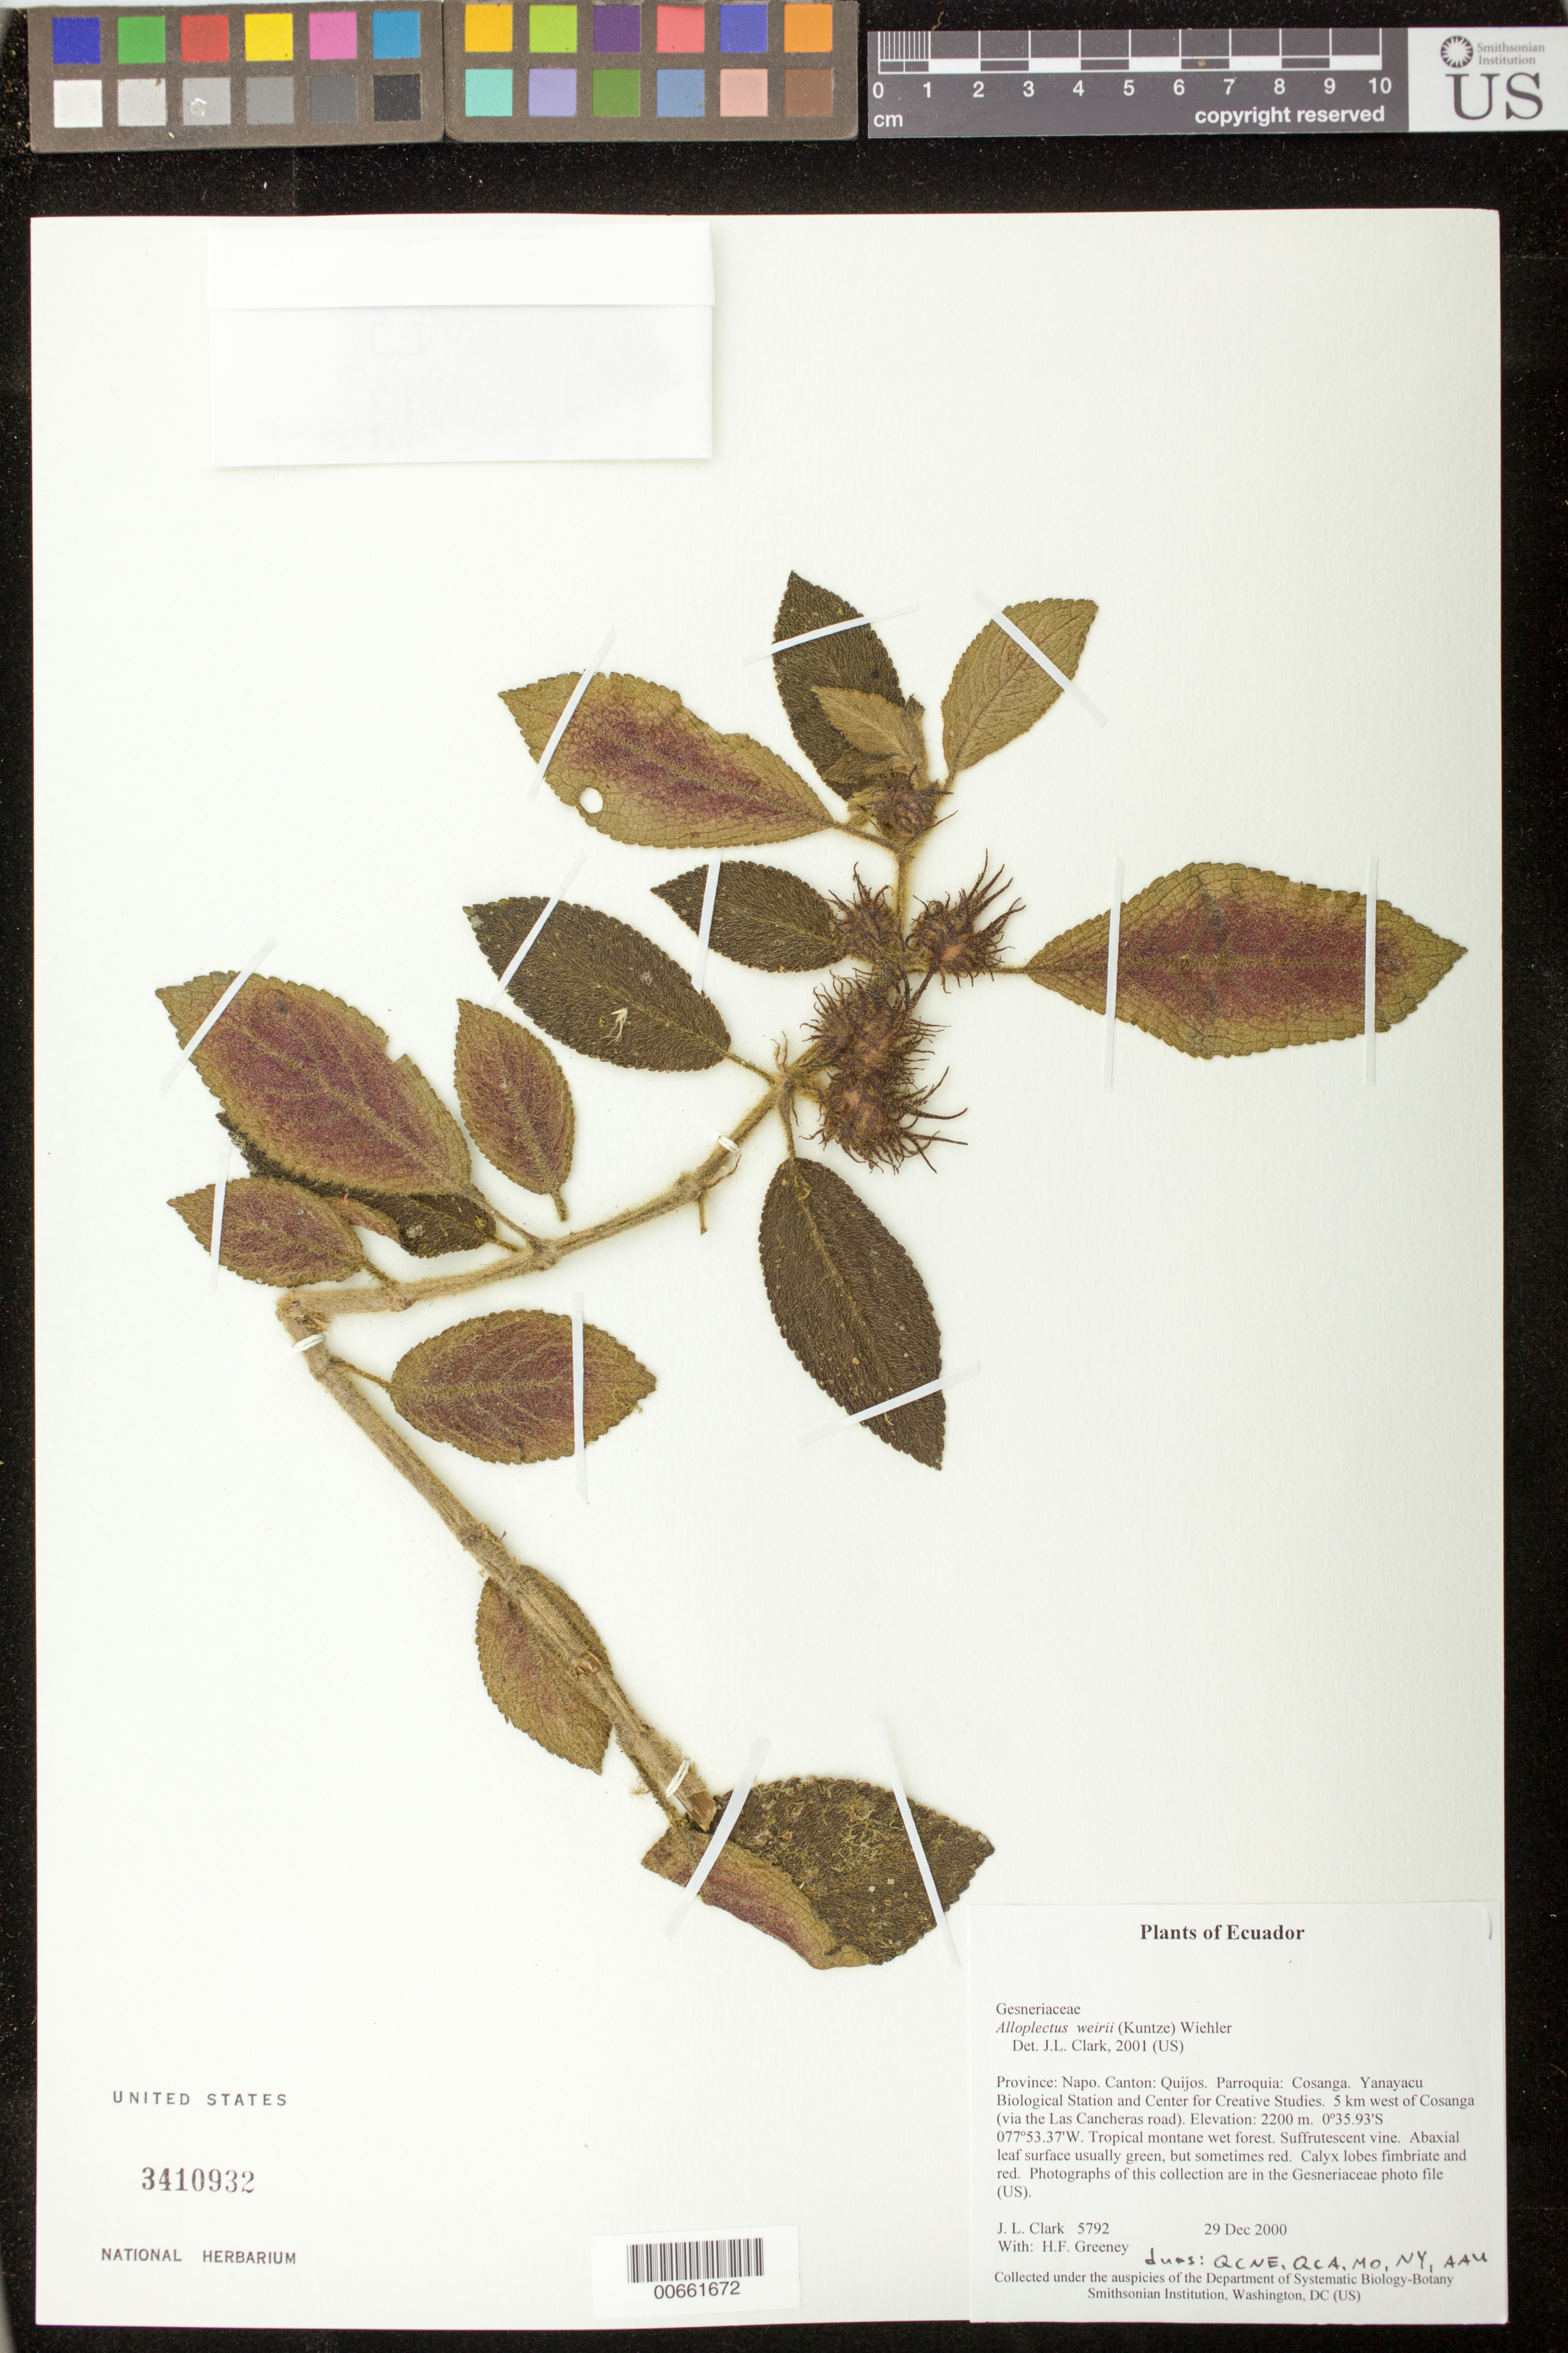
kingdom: Plantae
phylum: Tracheophyta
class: Magnoliopsida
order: Lamiales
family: Gesneriaceae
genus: Alloplectus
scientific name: Alloplectus weirii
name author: (Kuntze) Wiehler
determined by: Clark, J. L., (SEL), The Marie Selby Botanical Garden (UNITED STATES)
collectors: J. L. Clark & H. Greeney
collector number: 5792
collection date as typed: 29 Dec 2000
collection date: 2000-12-29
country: Ecuador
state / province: Napo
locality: Cantón: Quijos. Parroquia: Cosanga. Yanayacu Biological Station and Center for Creative Studies. 5 km west of Cosanga (via the Las Cancheras road).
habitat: Tropical montane wet forest.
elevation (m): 2200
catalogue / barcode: US 3410932